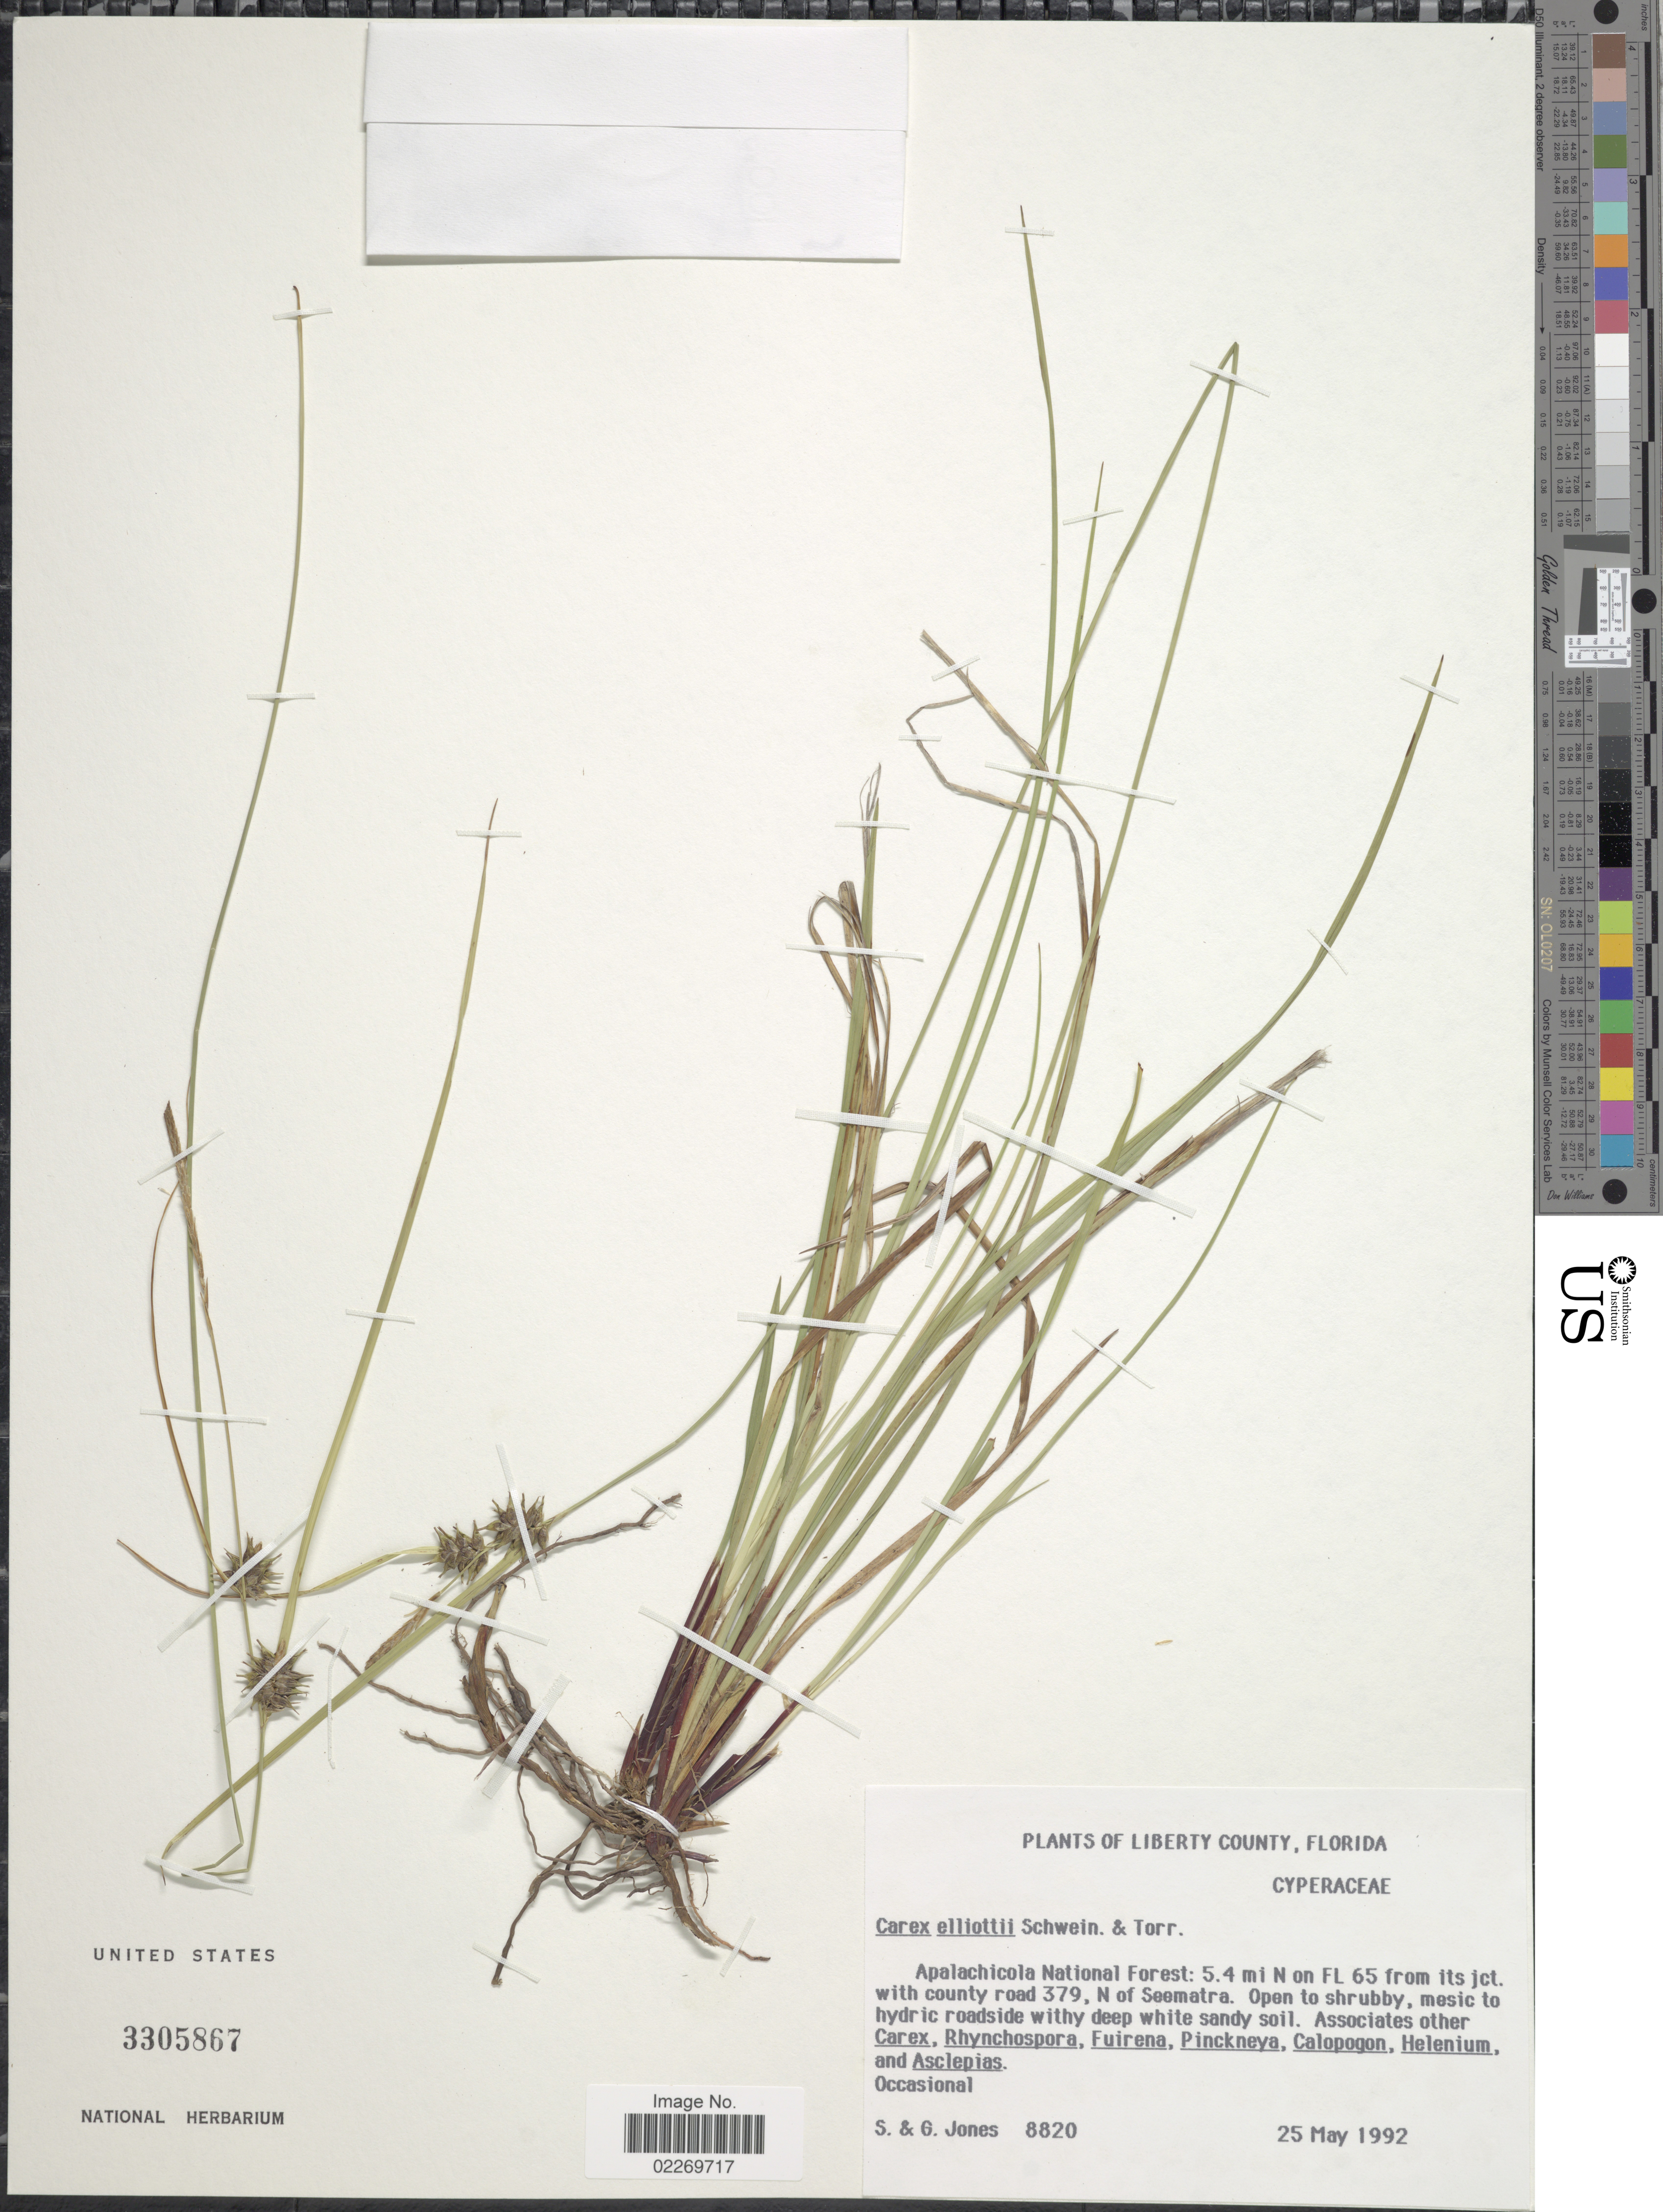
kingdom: Plantae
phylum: Tracheophyta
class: Liliopsida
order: Poales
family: Cyperaceae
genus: Carex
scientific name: Carex elliottii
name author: Schwein. & Torr.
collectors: S. Jones & G. Jones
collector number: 8820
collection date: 1992-05-25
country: United States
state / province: Florida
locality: Liberty County. Apalachicola National Forest: 5.4 mi N on FL 65 from its jct. with county road 379, N of Seematra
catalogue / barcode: US 3305867